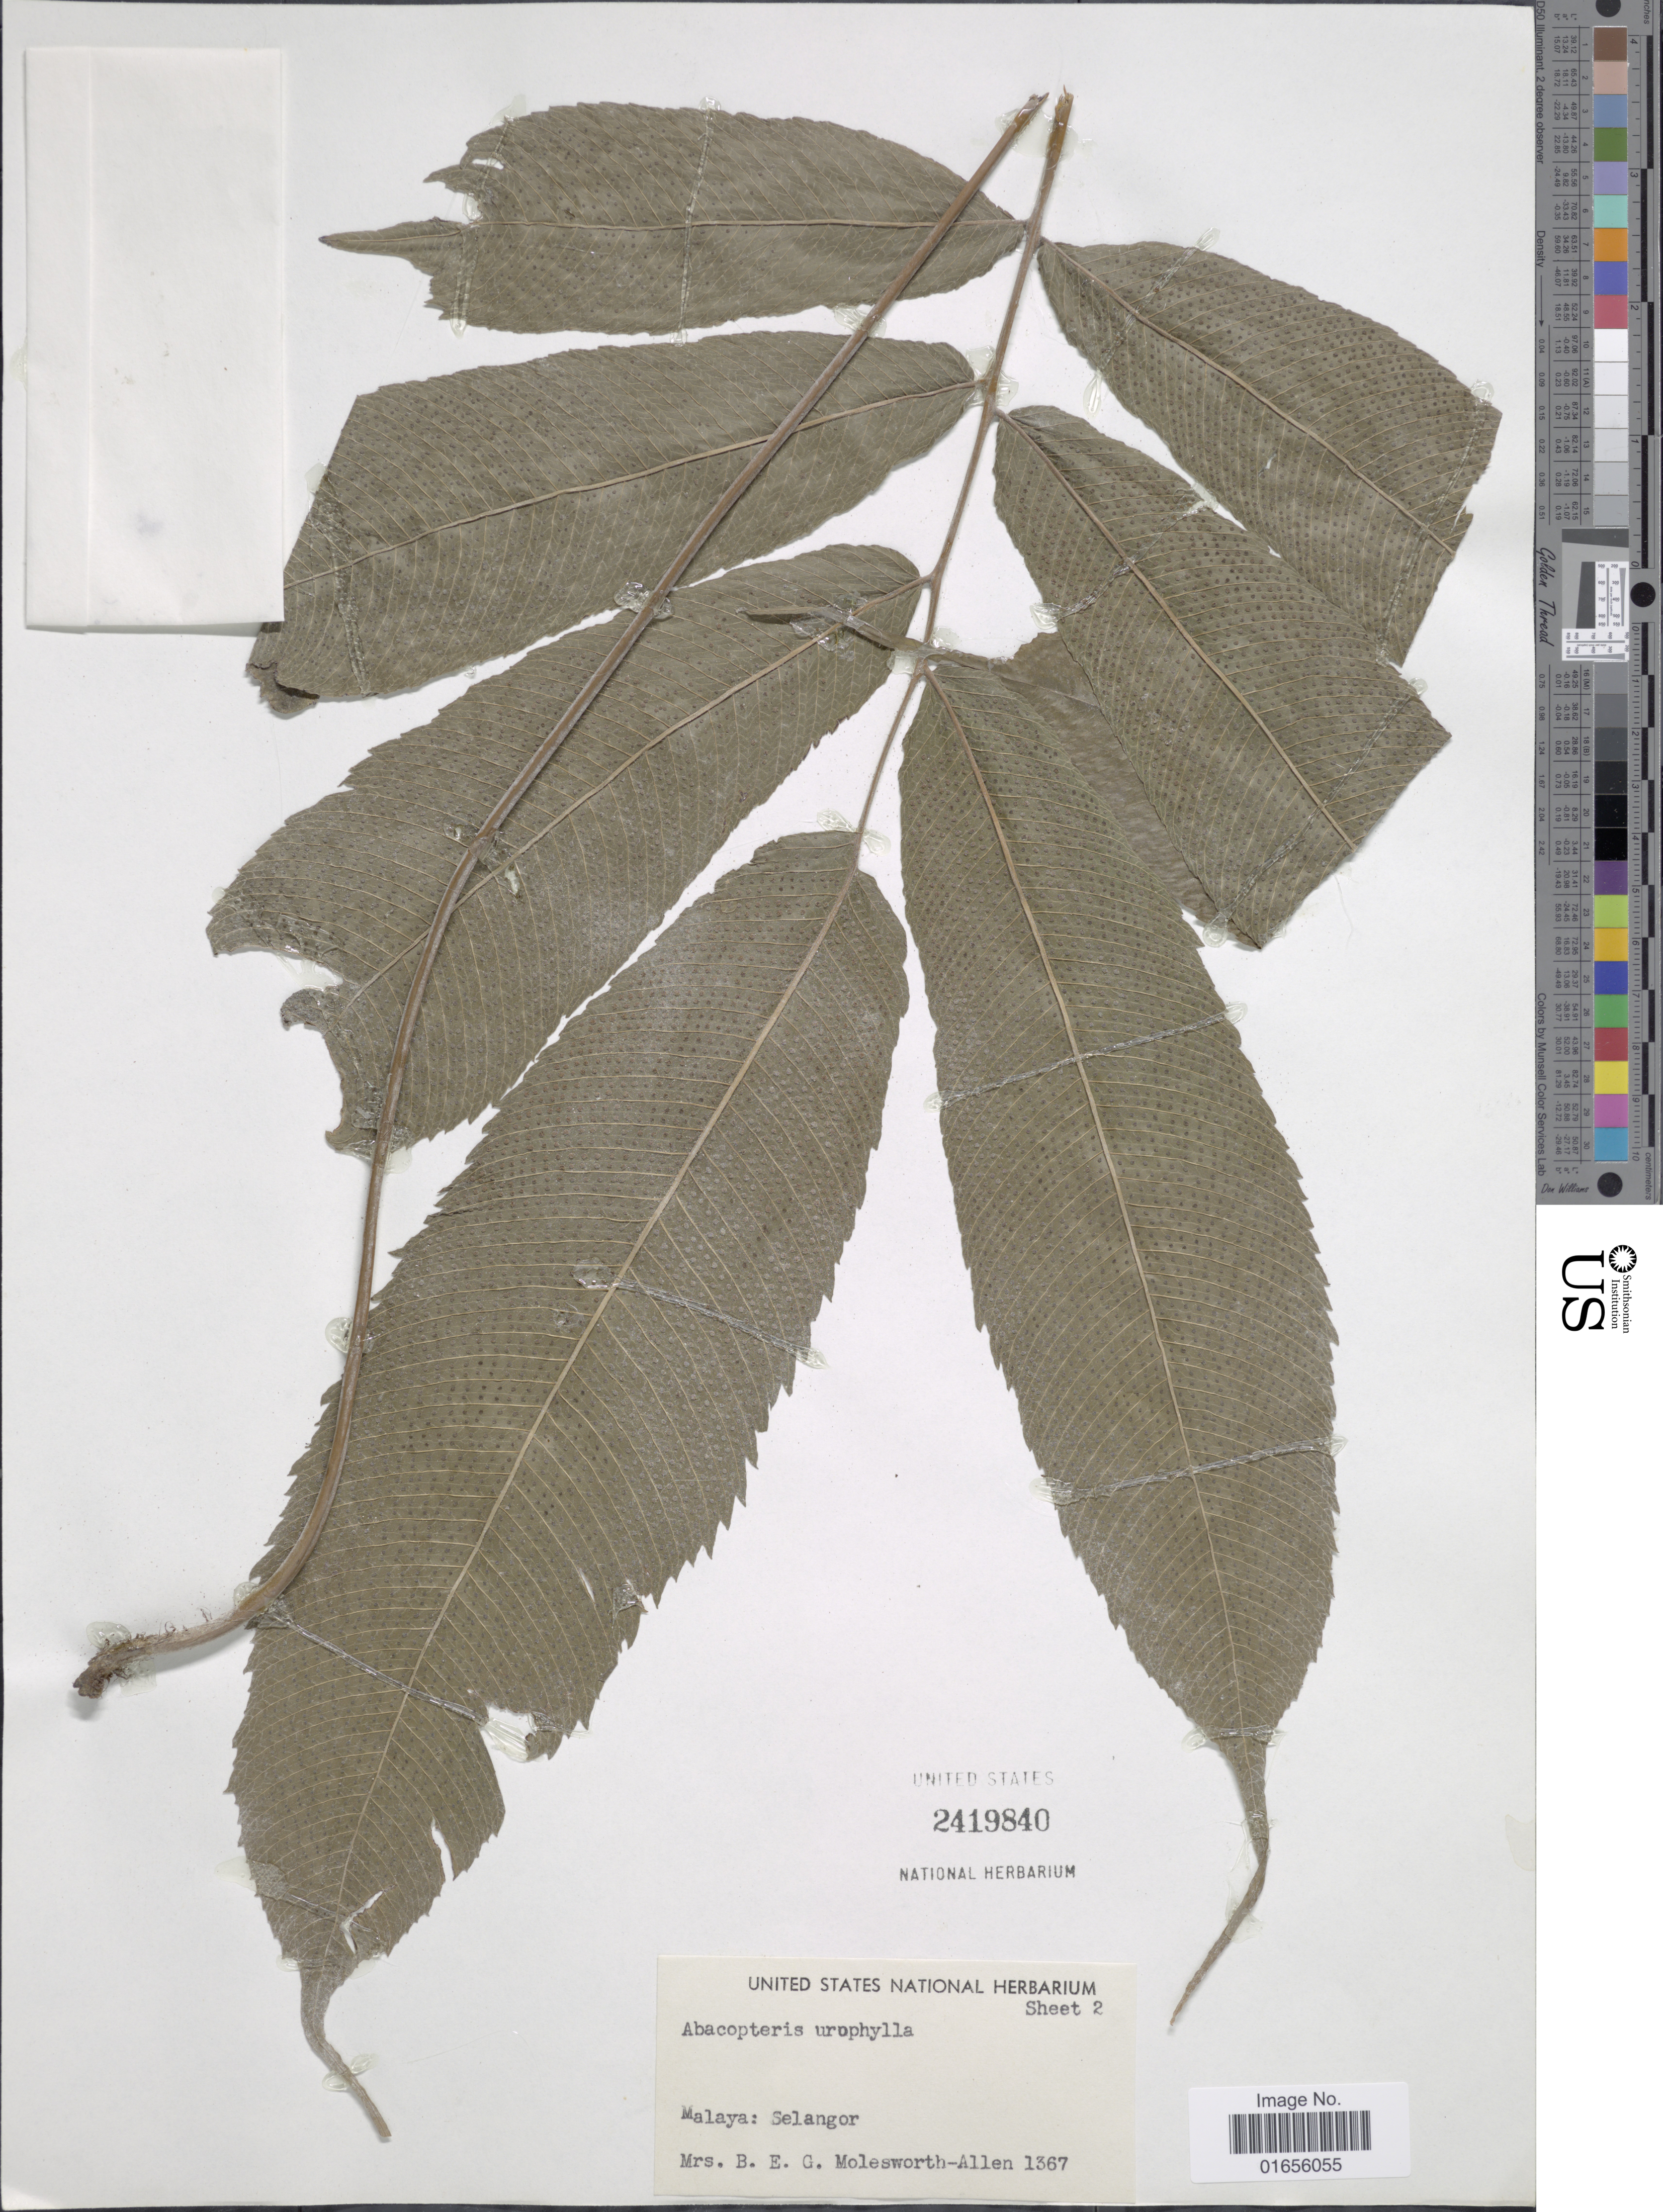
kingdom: Plantae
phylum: Tracheophyta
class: Polypodiopsida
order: Polypodiales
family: Thelypteridaceae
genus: Pronephrium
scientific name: Pronephrium repandum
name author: (Fée) Holttum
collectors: B. E. G. Molesworth-Allen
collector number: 1367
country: Malaysia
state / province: Selangor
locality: Malaya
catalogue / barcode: US 2419840